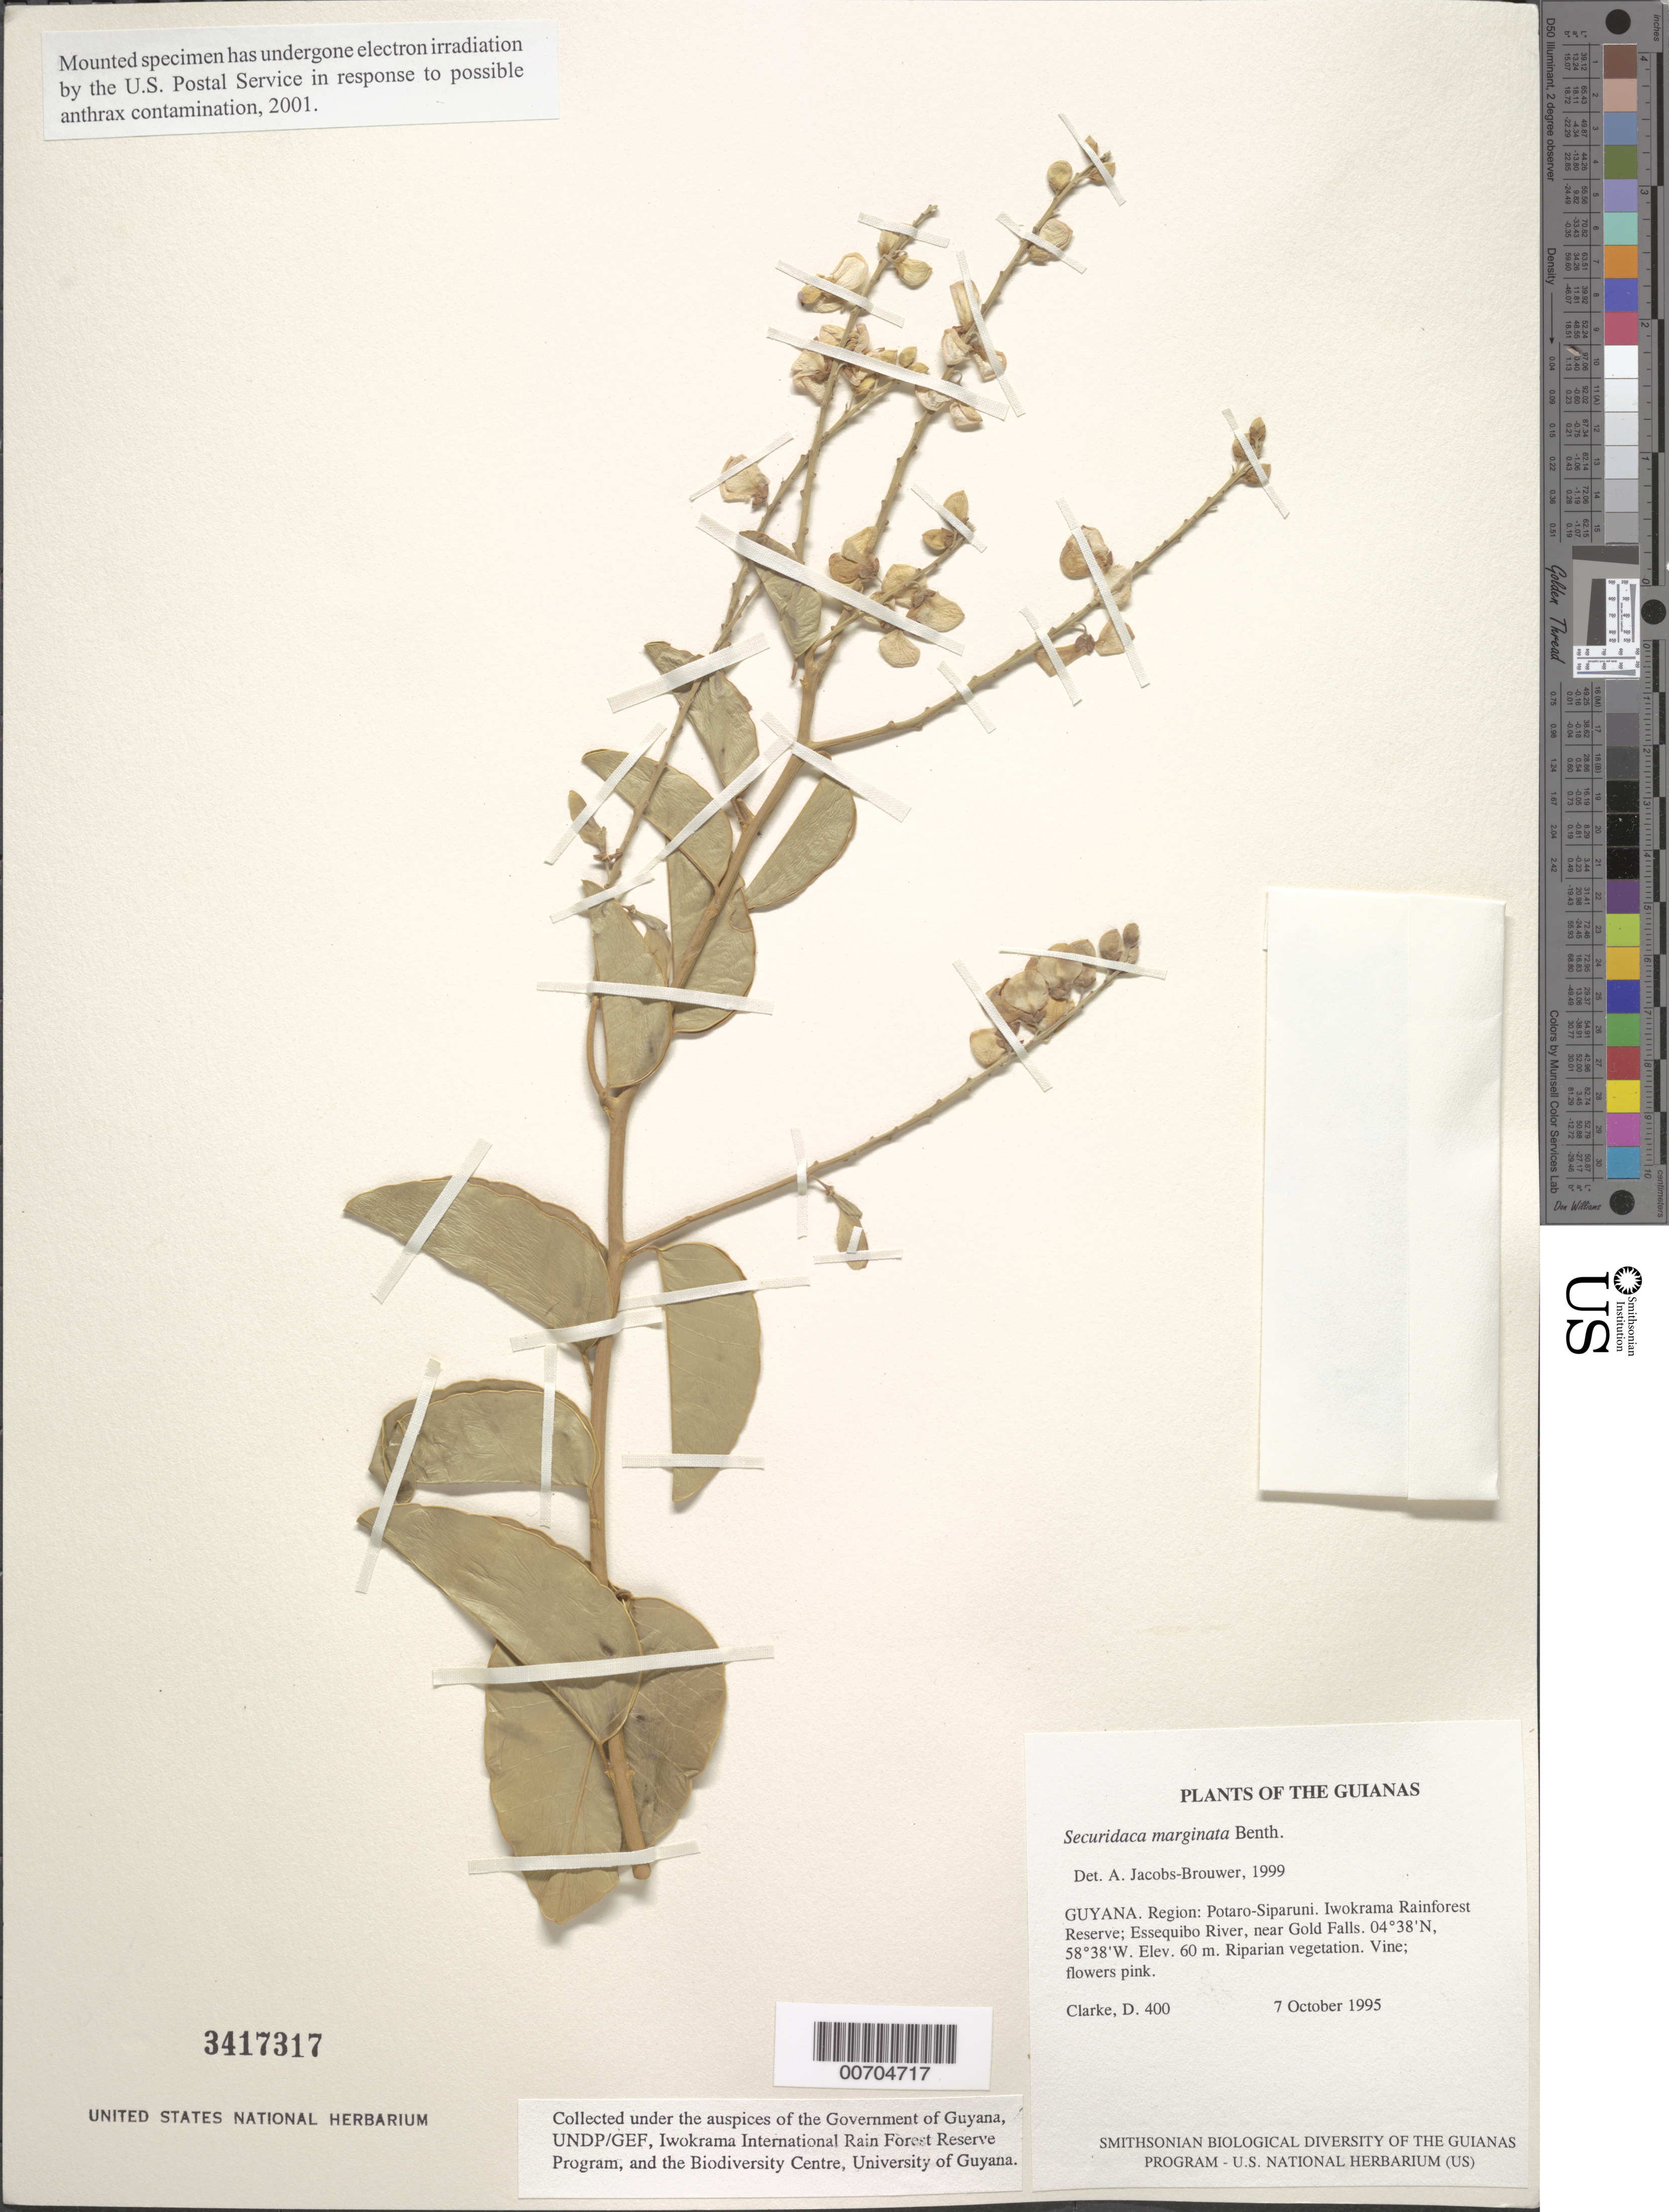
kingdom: Plantae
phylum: Tracheophyta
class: Magnoliopsida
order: Fabales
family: Polygalaceae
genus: Securidaca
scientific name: Securidaca marginata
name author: Benth.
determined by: Jacobs-Brouwer, A.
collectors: H. D. Clarke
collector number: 400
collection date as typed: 7 October 1995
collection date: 1995-10-07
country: Guyana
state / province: Potaro-Siparuni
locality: Iwokrama Rainforest Reserve; Essequibo River, near Gold Falls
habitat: Riparian vegetation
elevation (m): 60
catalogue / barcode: US 3417317